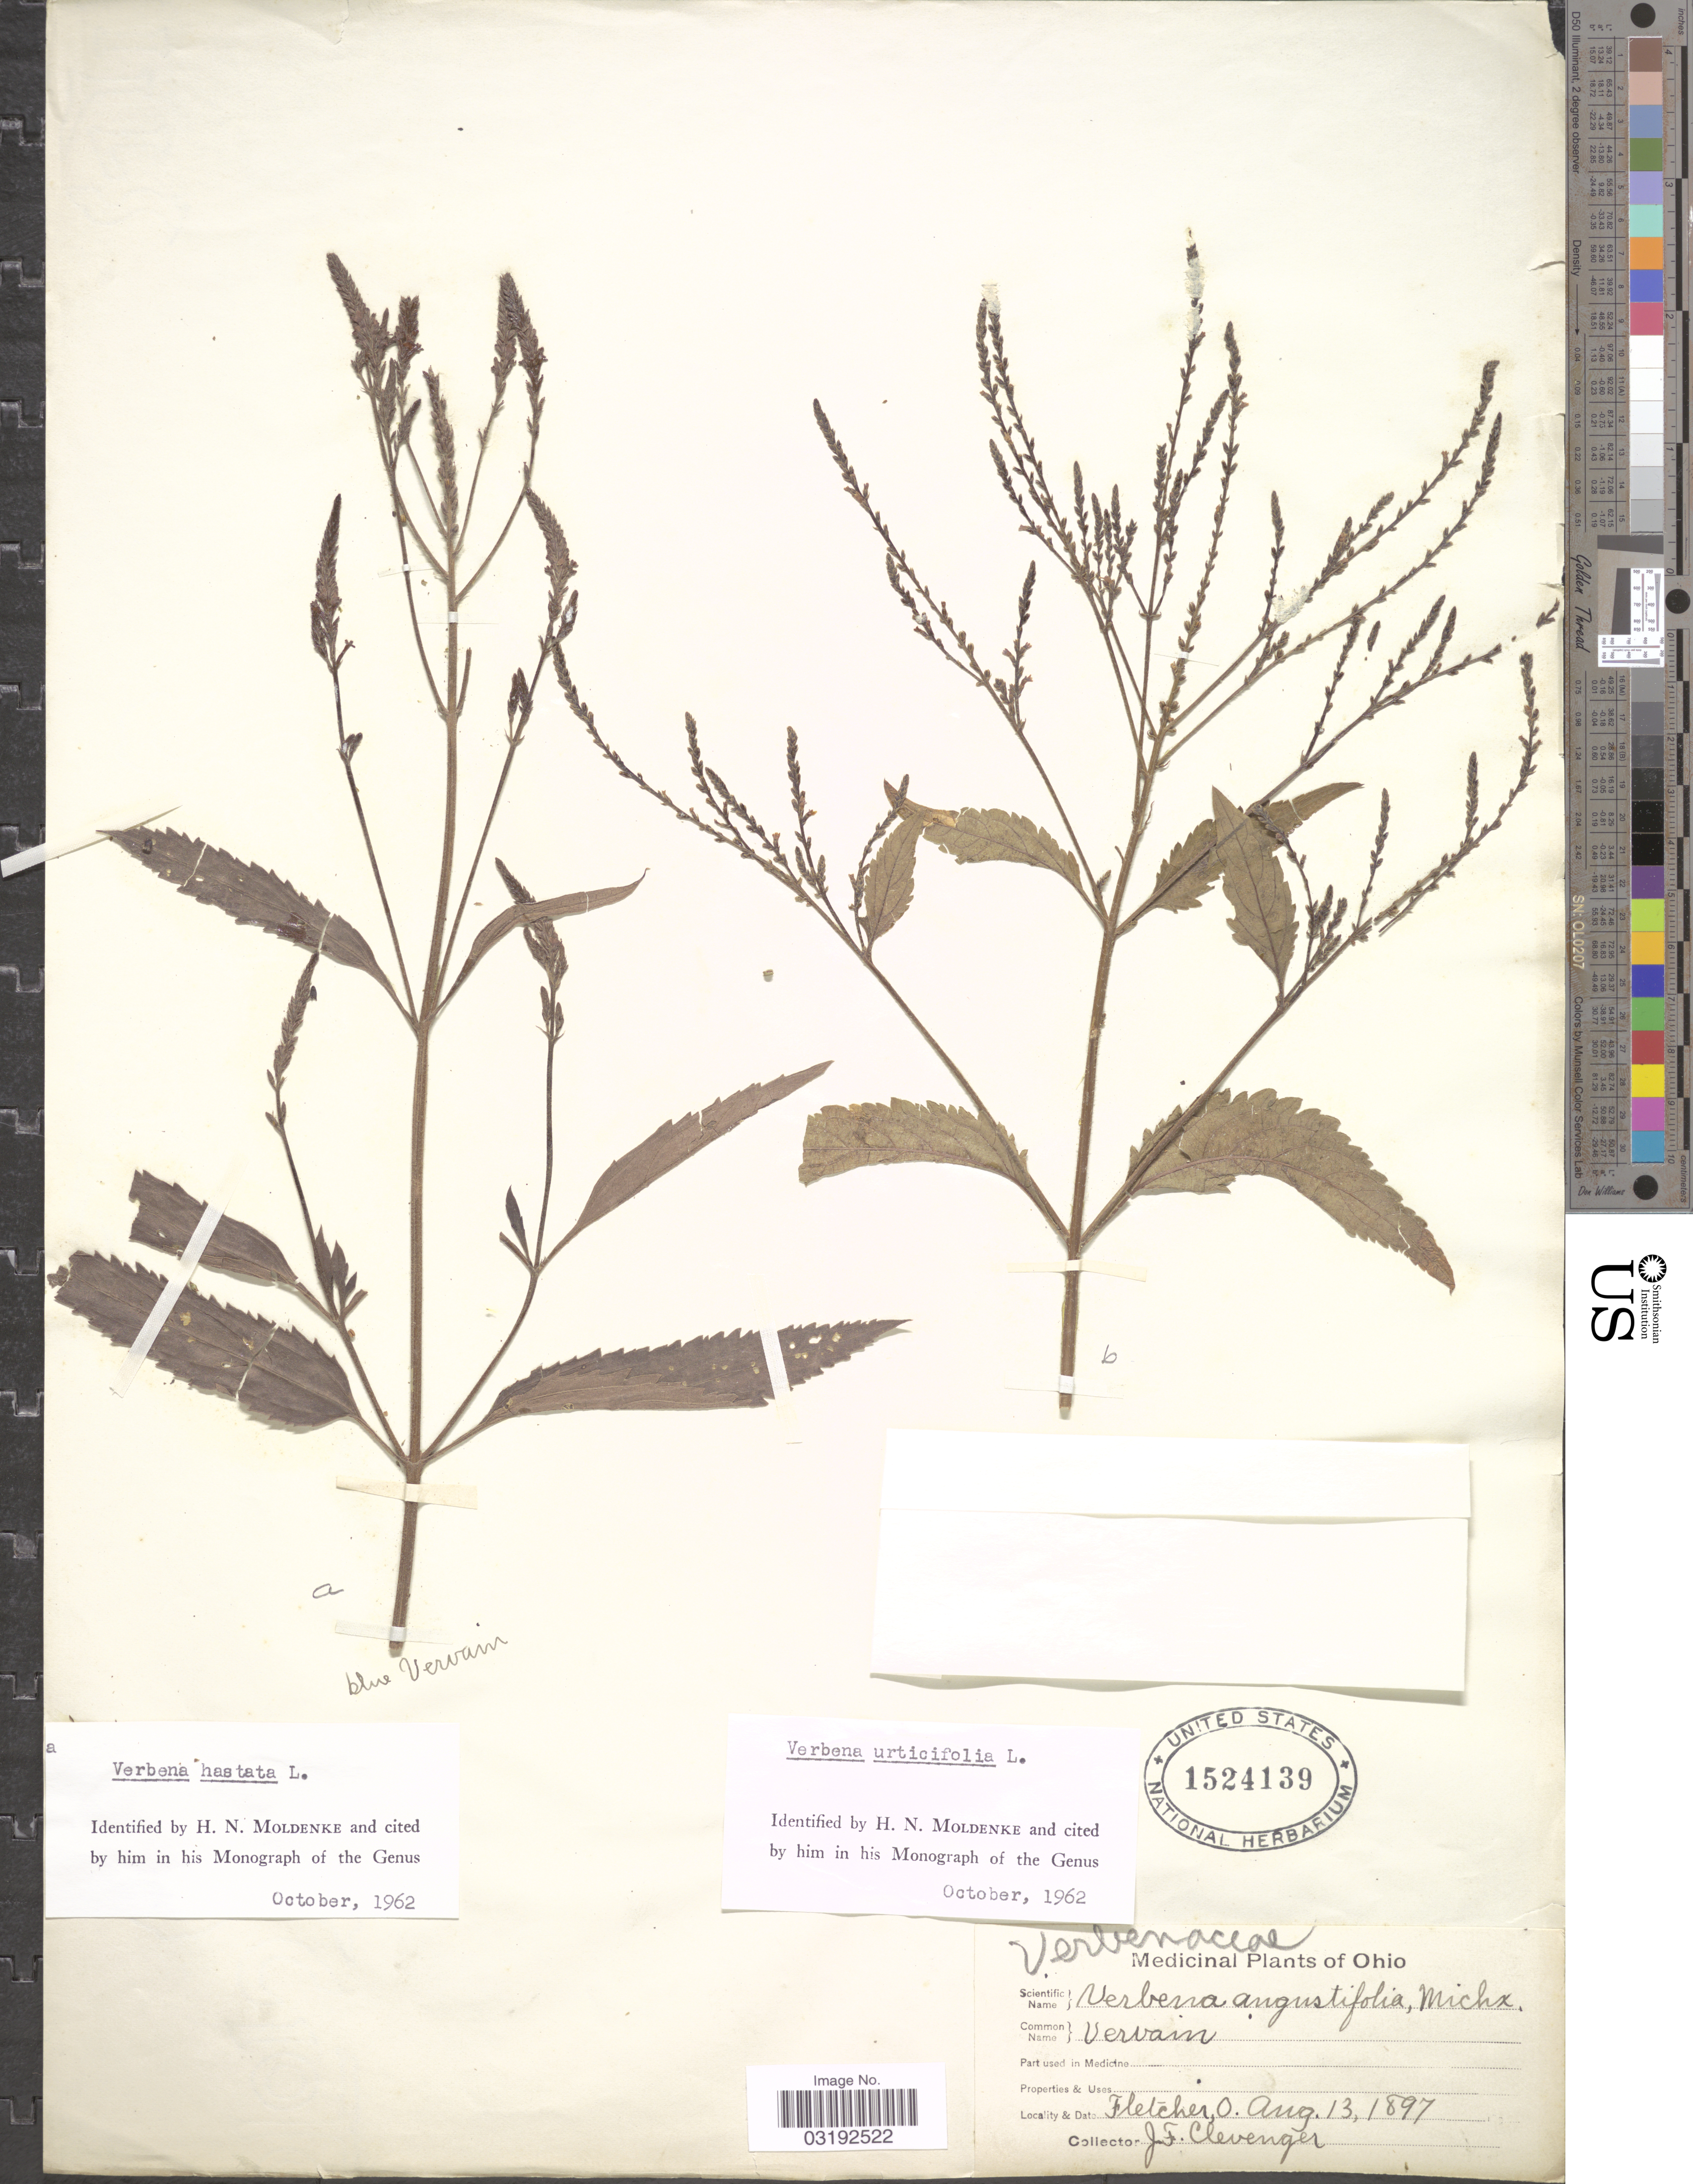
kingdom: Plantae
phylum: Tracheophyta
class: Magnoliopsida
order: Lamiales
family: Verbenaceae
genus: Verbena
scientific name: Verbena urticifolia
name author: L.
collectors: J. F. Clevenger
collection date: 1897-08-13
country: United States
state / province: Ohio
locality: Flectcher.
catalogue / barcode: US 1524139